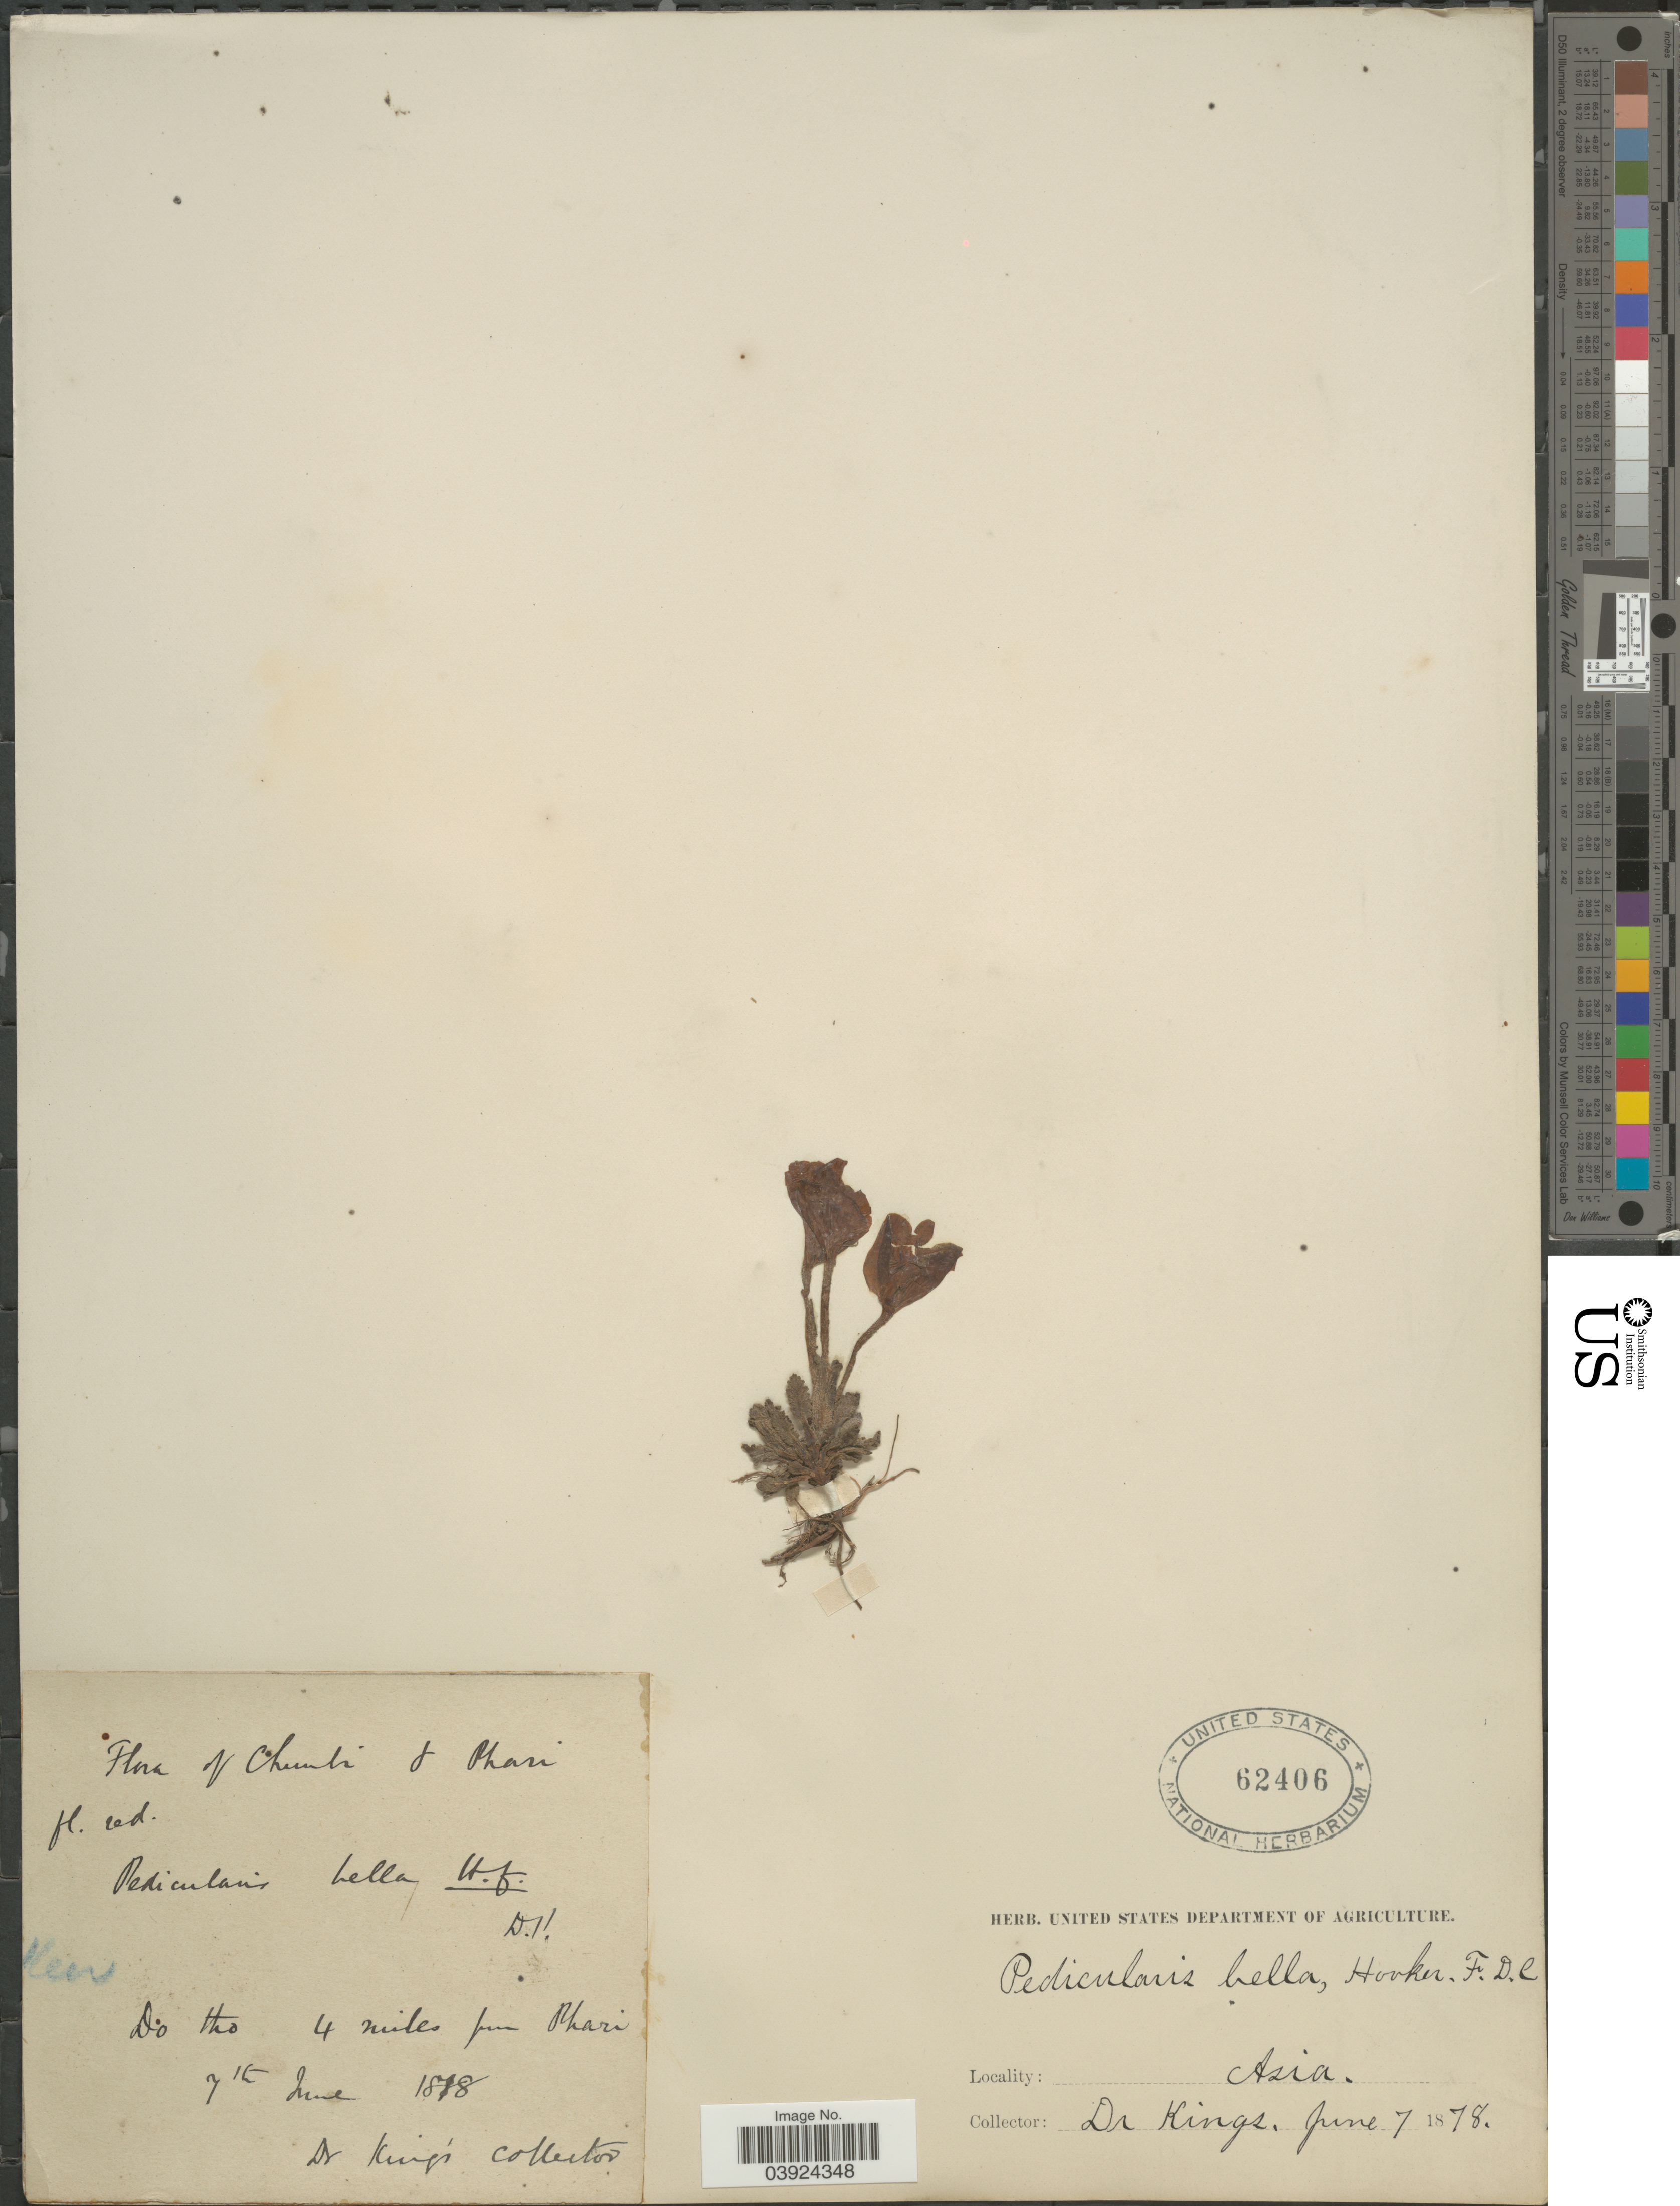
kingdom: Plantae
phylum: Tracheophyta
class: Magnoliopsida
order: Lamiales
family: Orobanchaceae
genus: Pedicularis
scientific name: Pedicularis bella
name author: Hook. f.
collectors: Dr. King's collector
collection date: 1878-06-07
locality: Do Tho 4 miles from Phari. Asia.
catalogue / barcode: US 62406